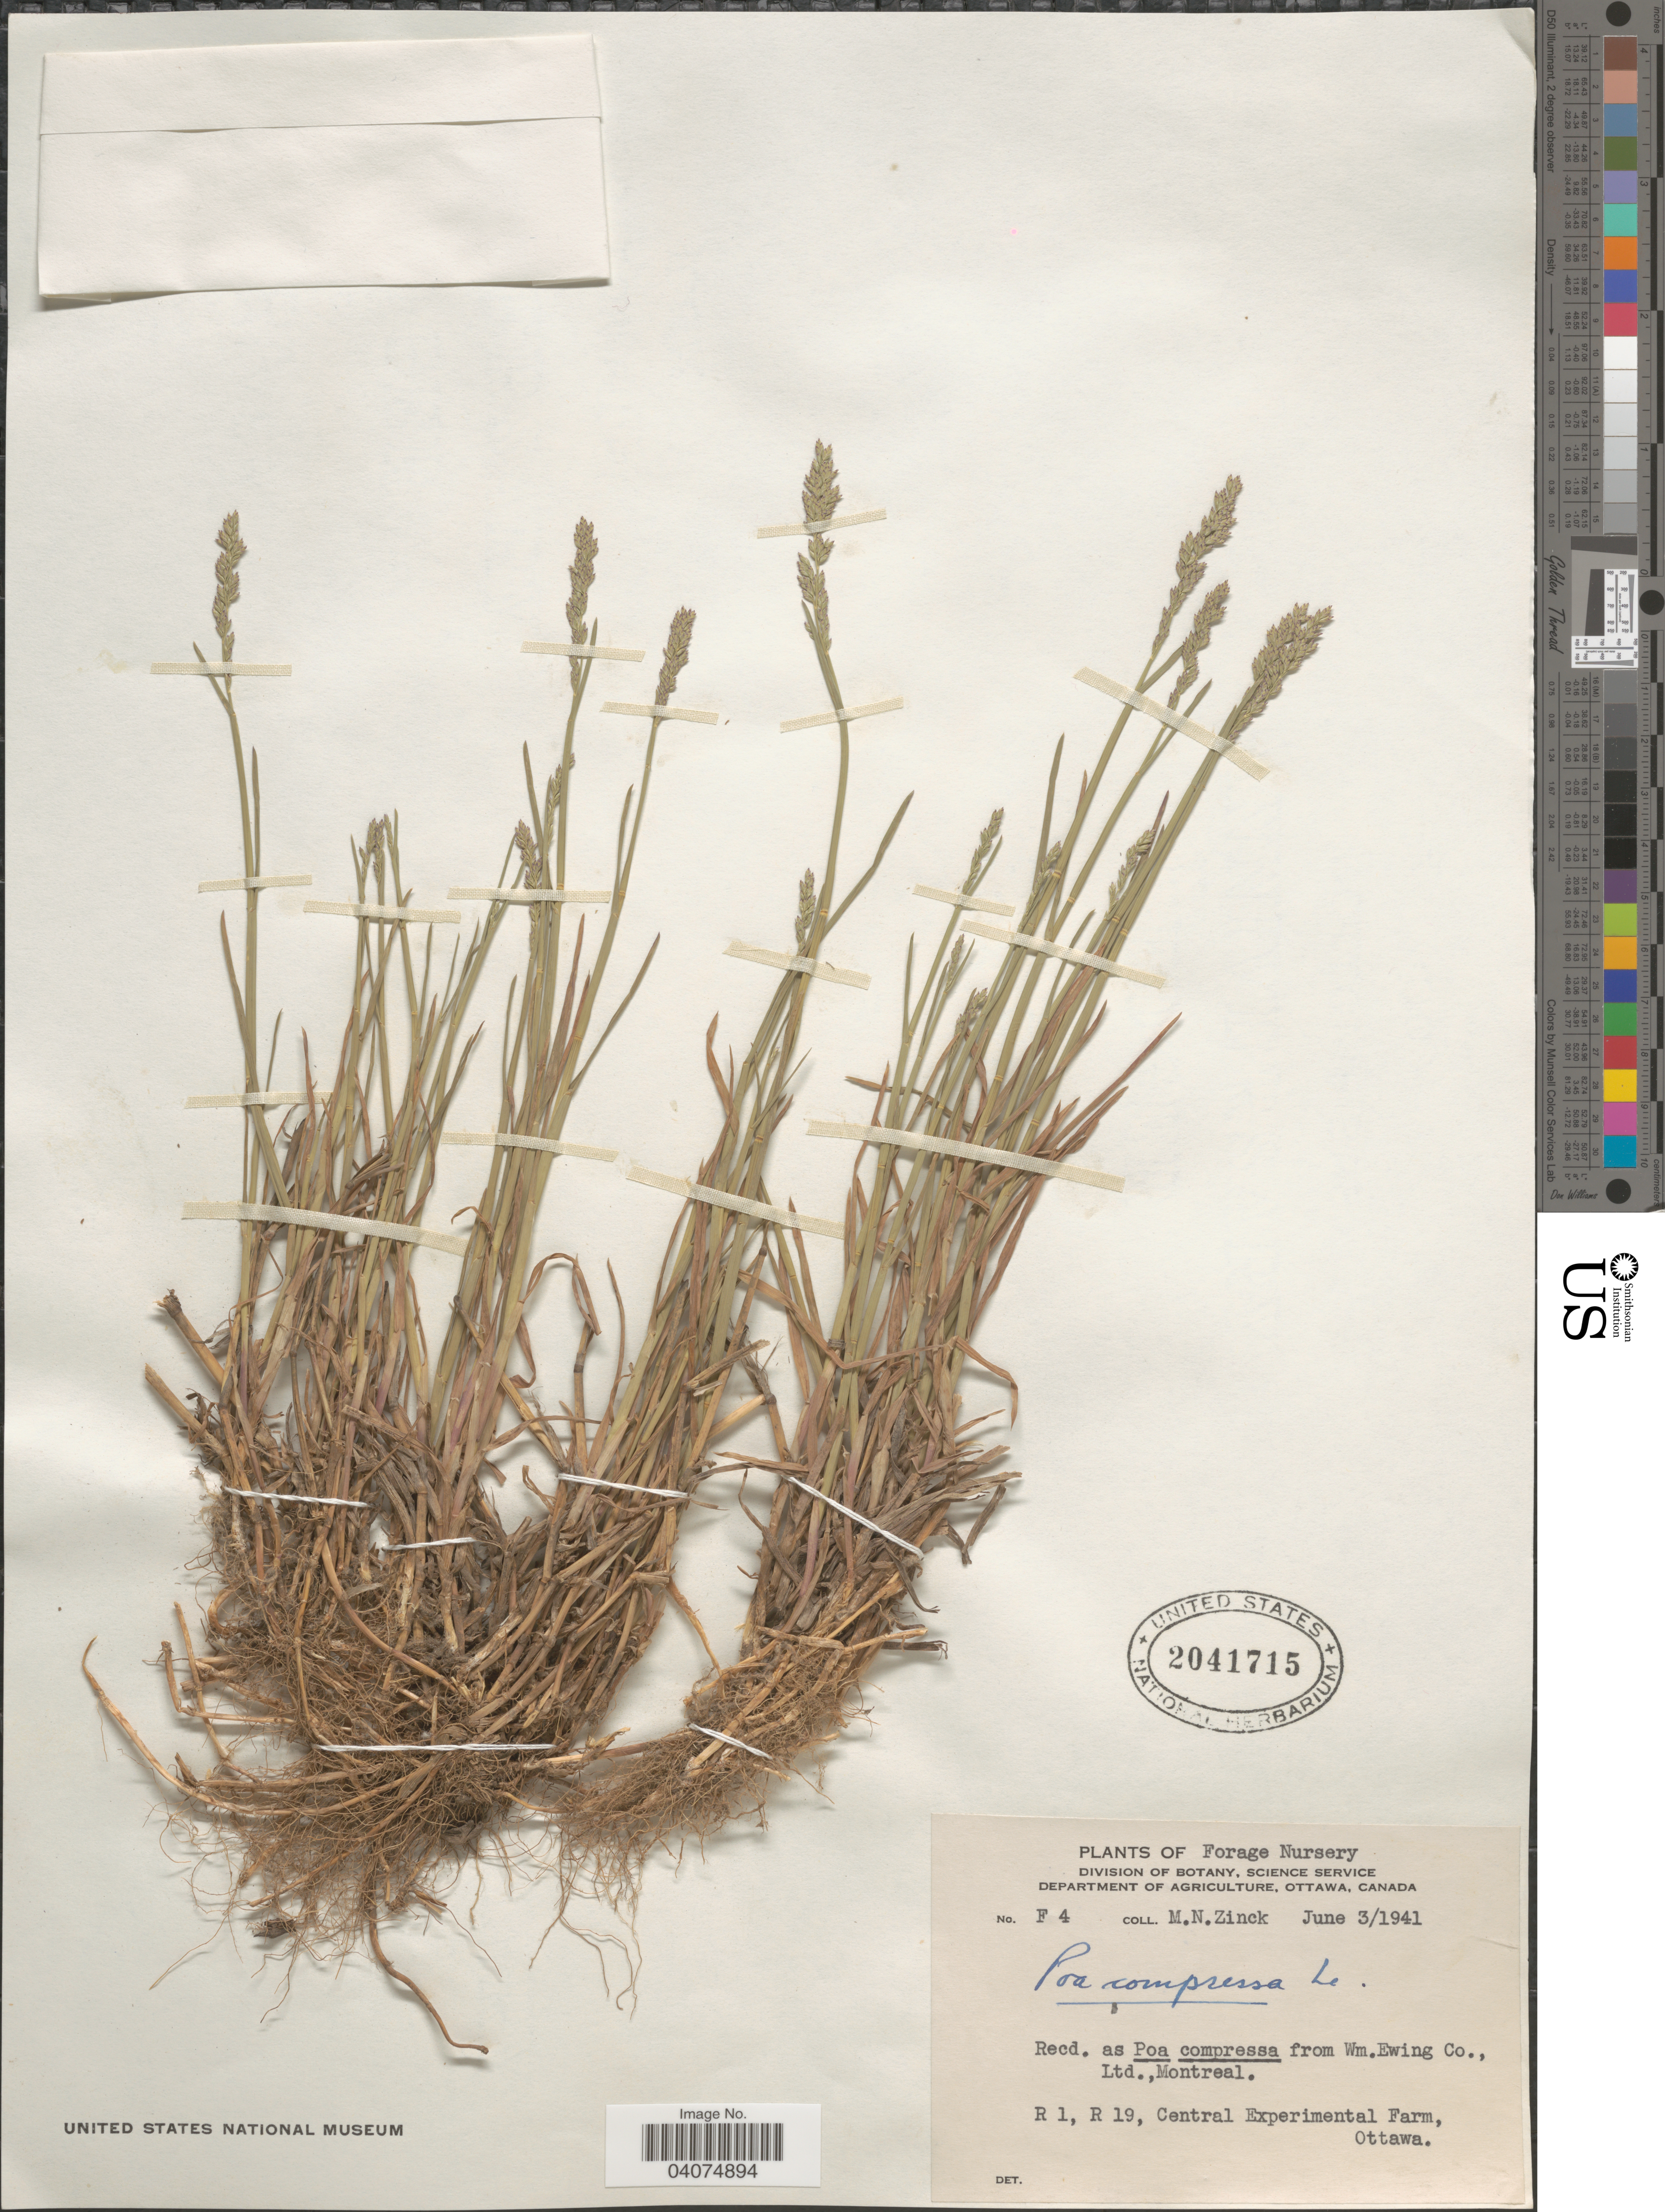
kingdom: Plantae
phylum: Tracheophyta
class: Liliopsida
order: Poales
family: Poaceae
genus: Poa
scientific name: Poa compressa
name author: L.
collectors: M. Zinck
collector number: F4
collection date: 1941-06-03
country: Canada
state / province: Ontario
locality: Forage Nursery. R 1, R 19, Central Experimental Farm, Ottawa.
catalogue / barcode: US 2041715